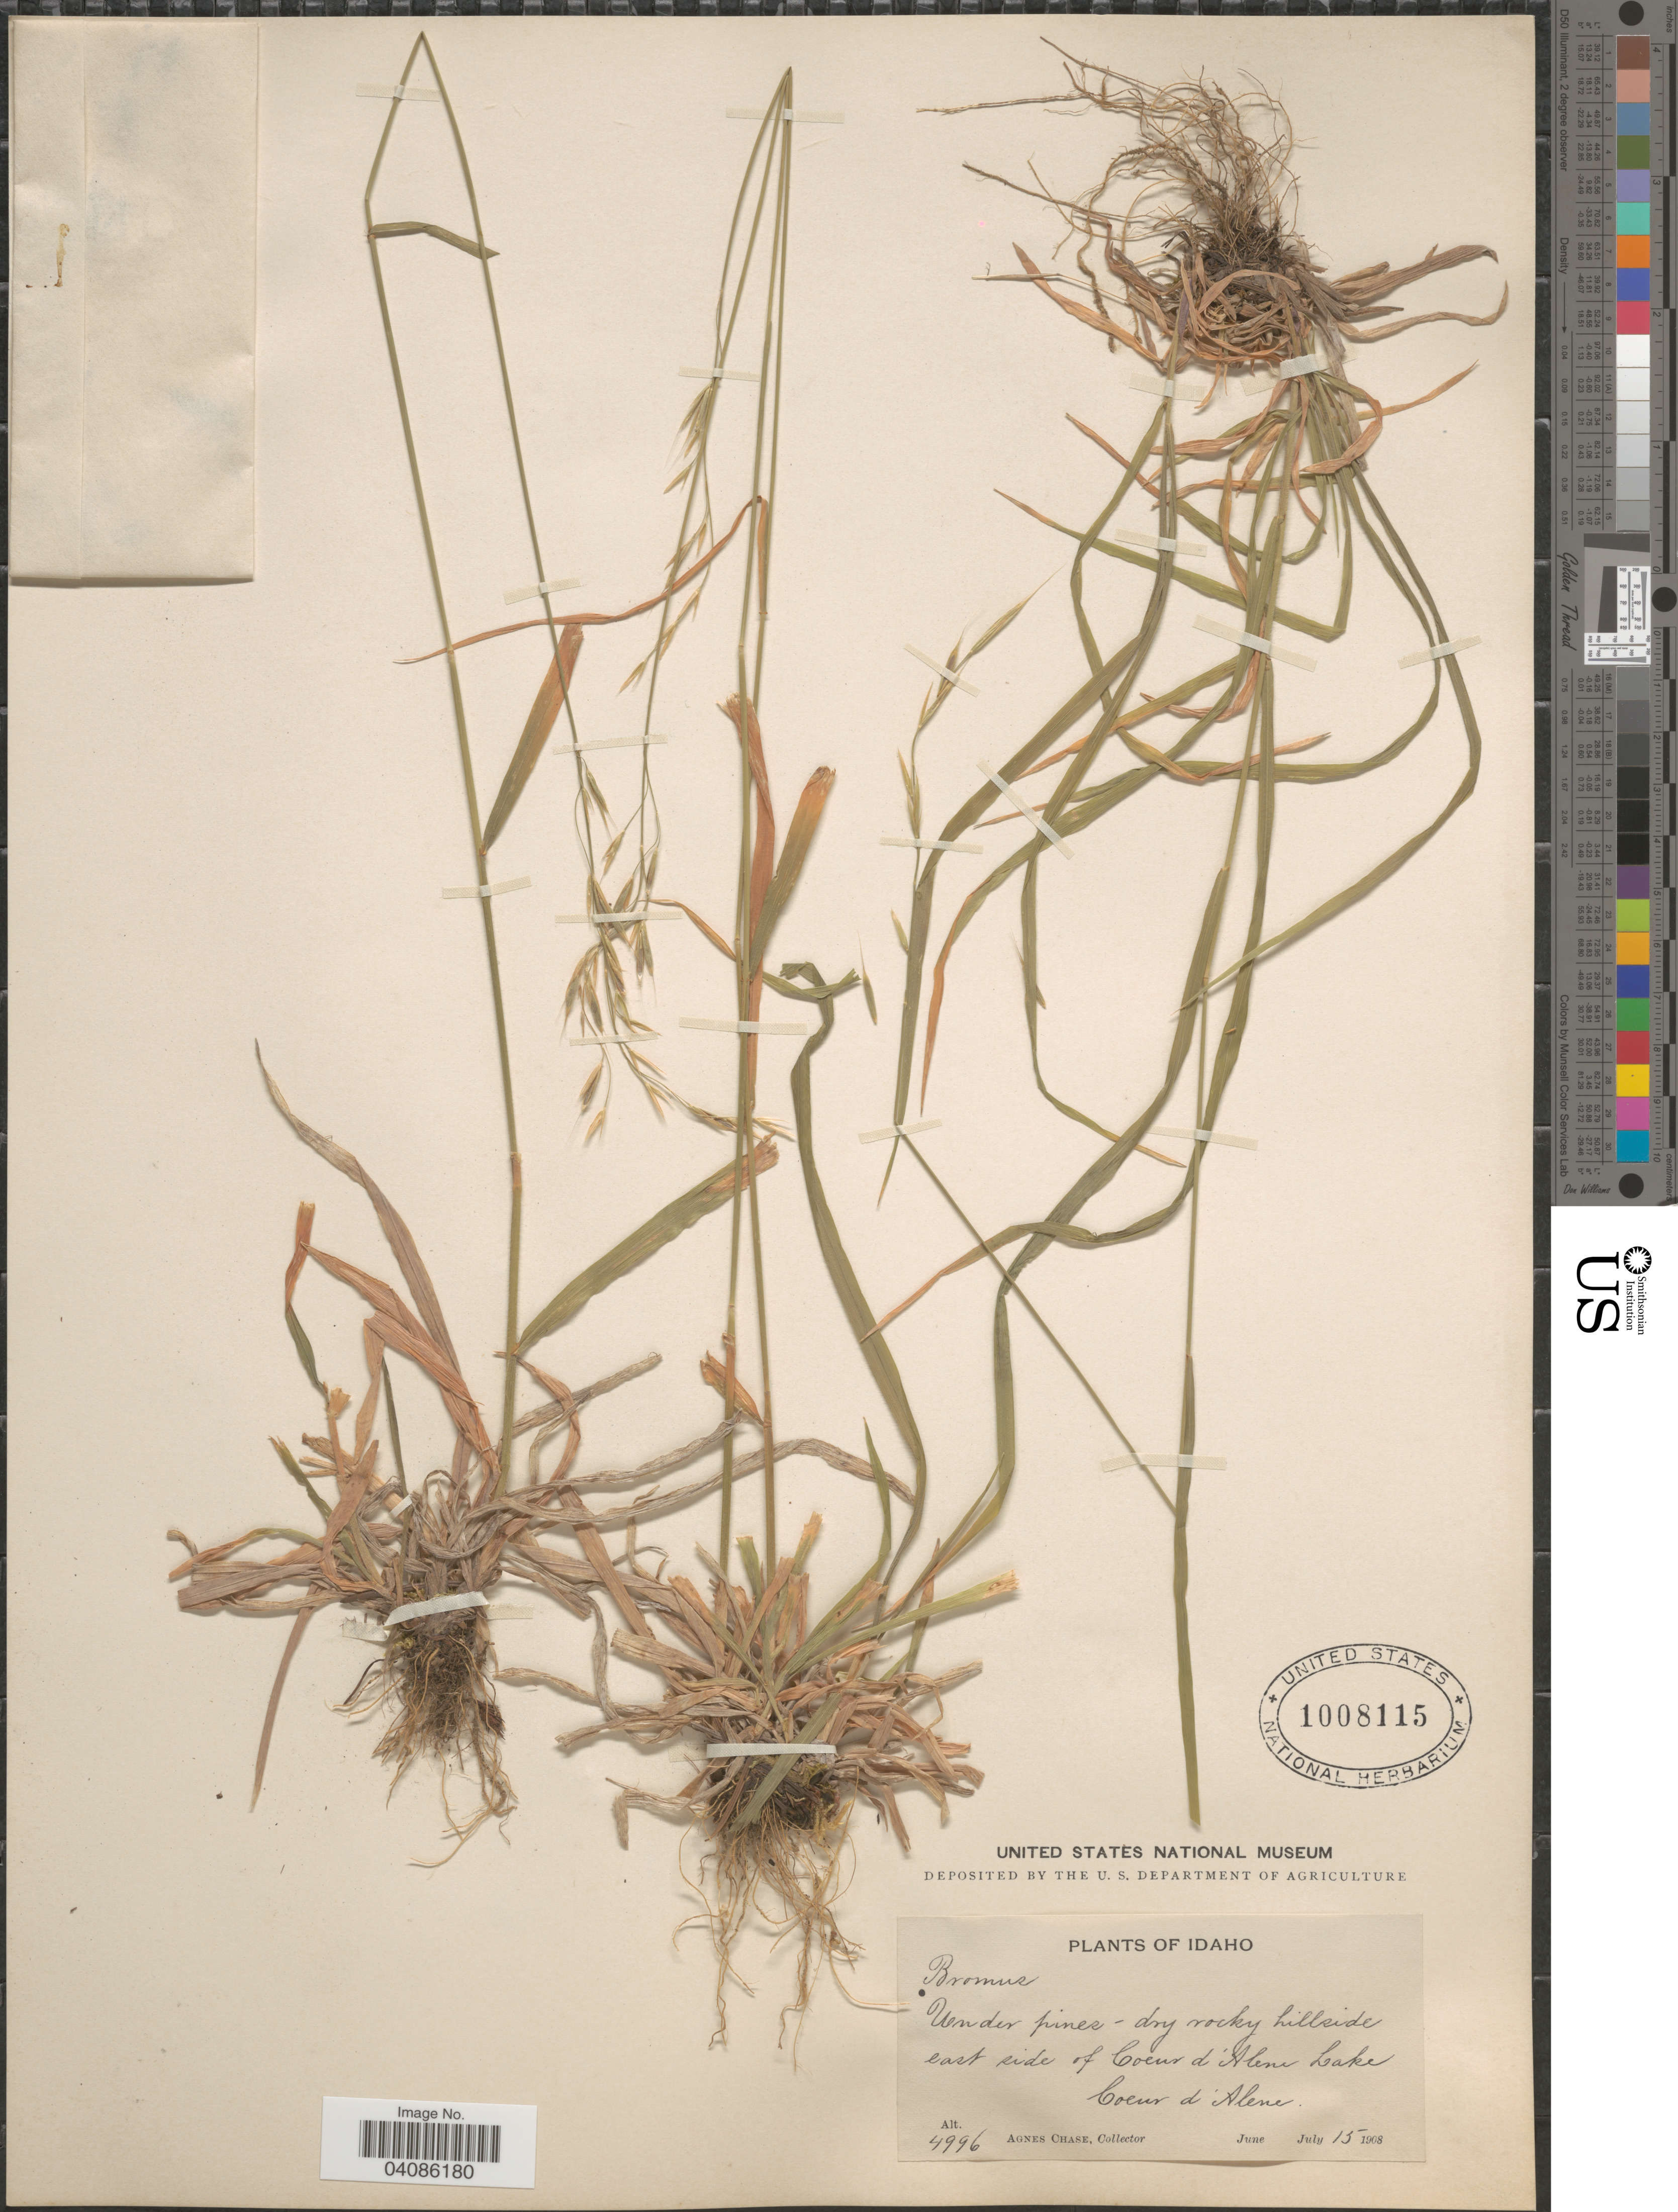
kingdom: Plantae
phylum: Tracheophyta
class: Liliopsida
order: Poales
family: Poaceae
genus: Bromus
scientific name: Bromus texensis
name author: (Shear) Hitchc.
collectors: A. Chase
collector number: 4996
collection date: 1908-07-15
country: United States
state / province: Idaho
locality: Under pines - dry rocky hillside east side of Coeur d'Alene Lake. Coeur d'Alene.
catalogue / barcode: US 1008115